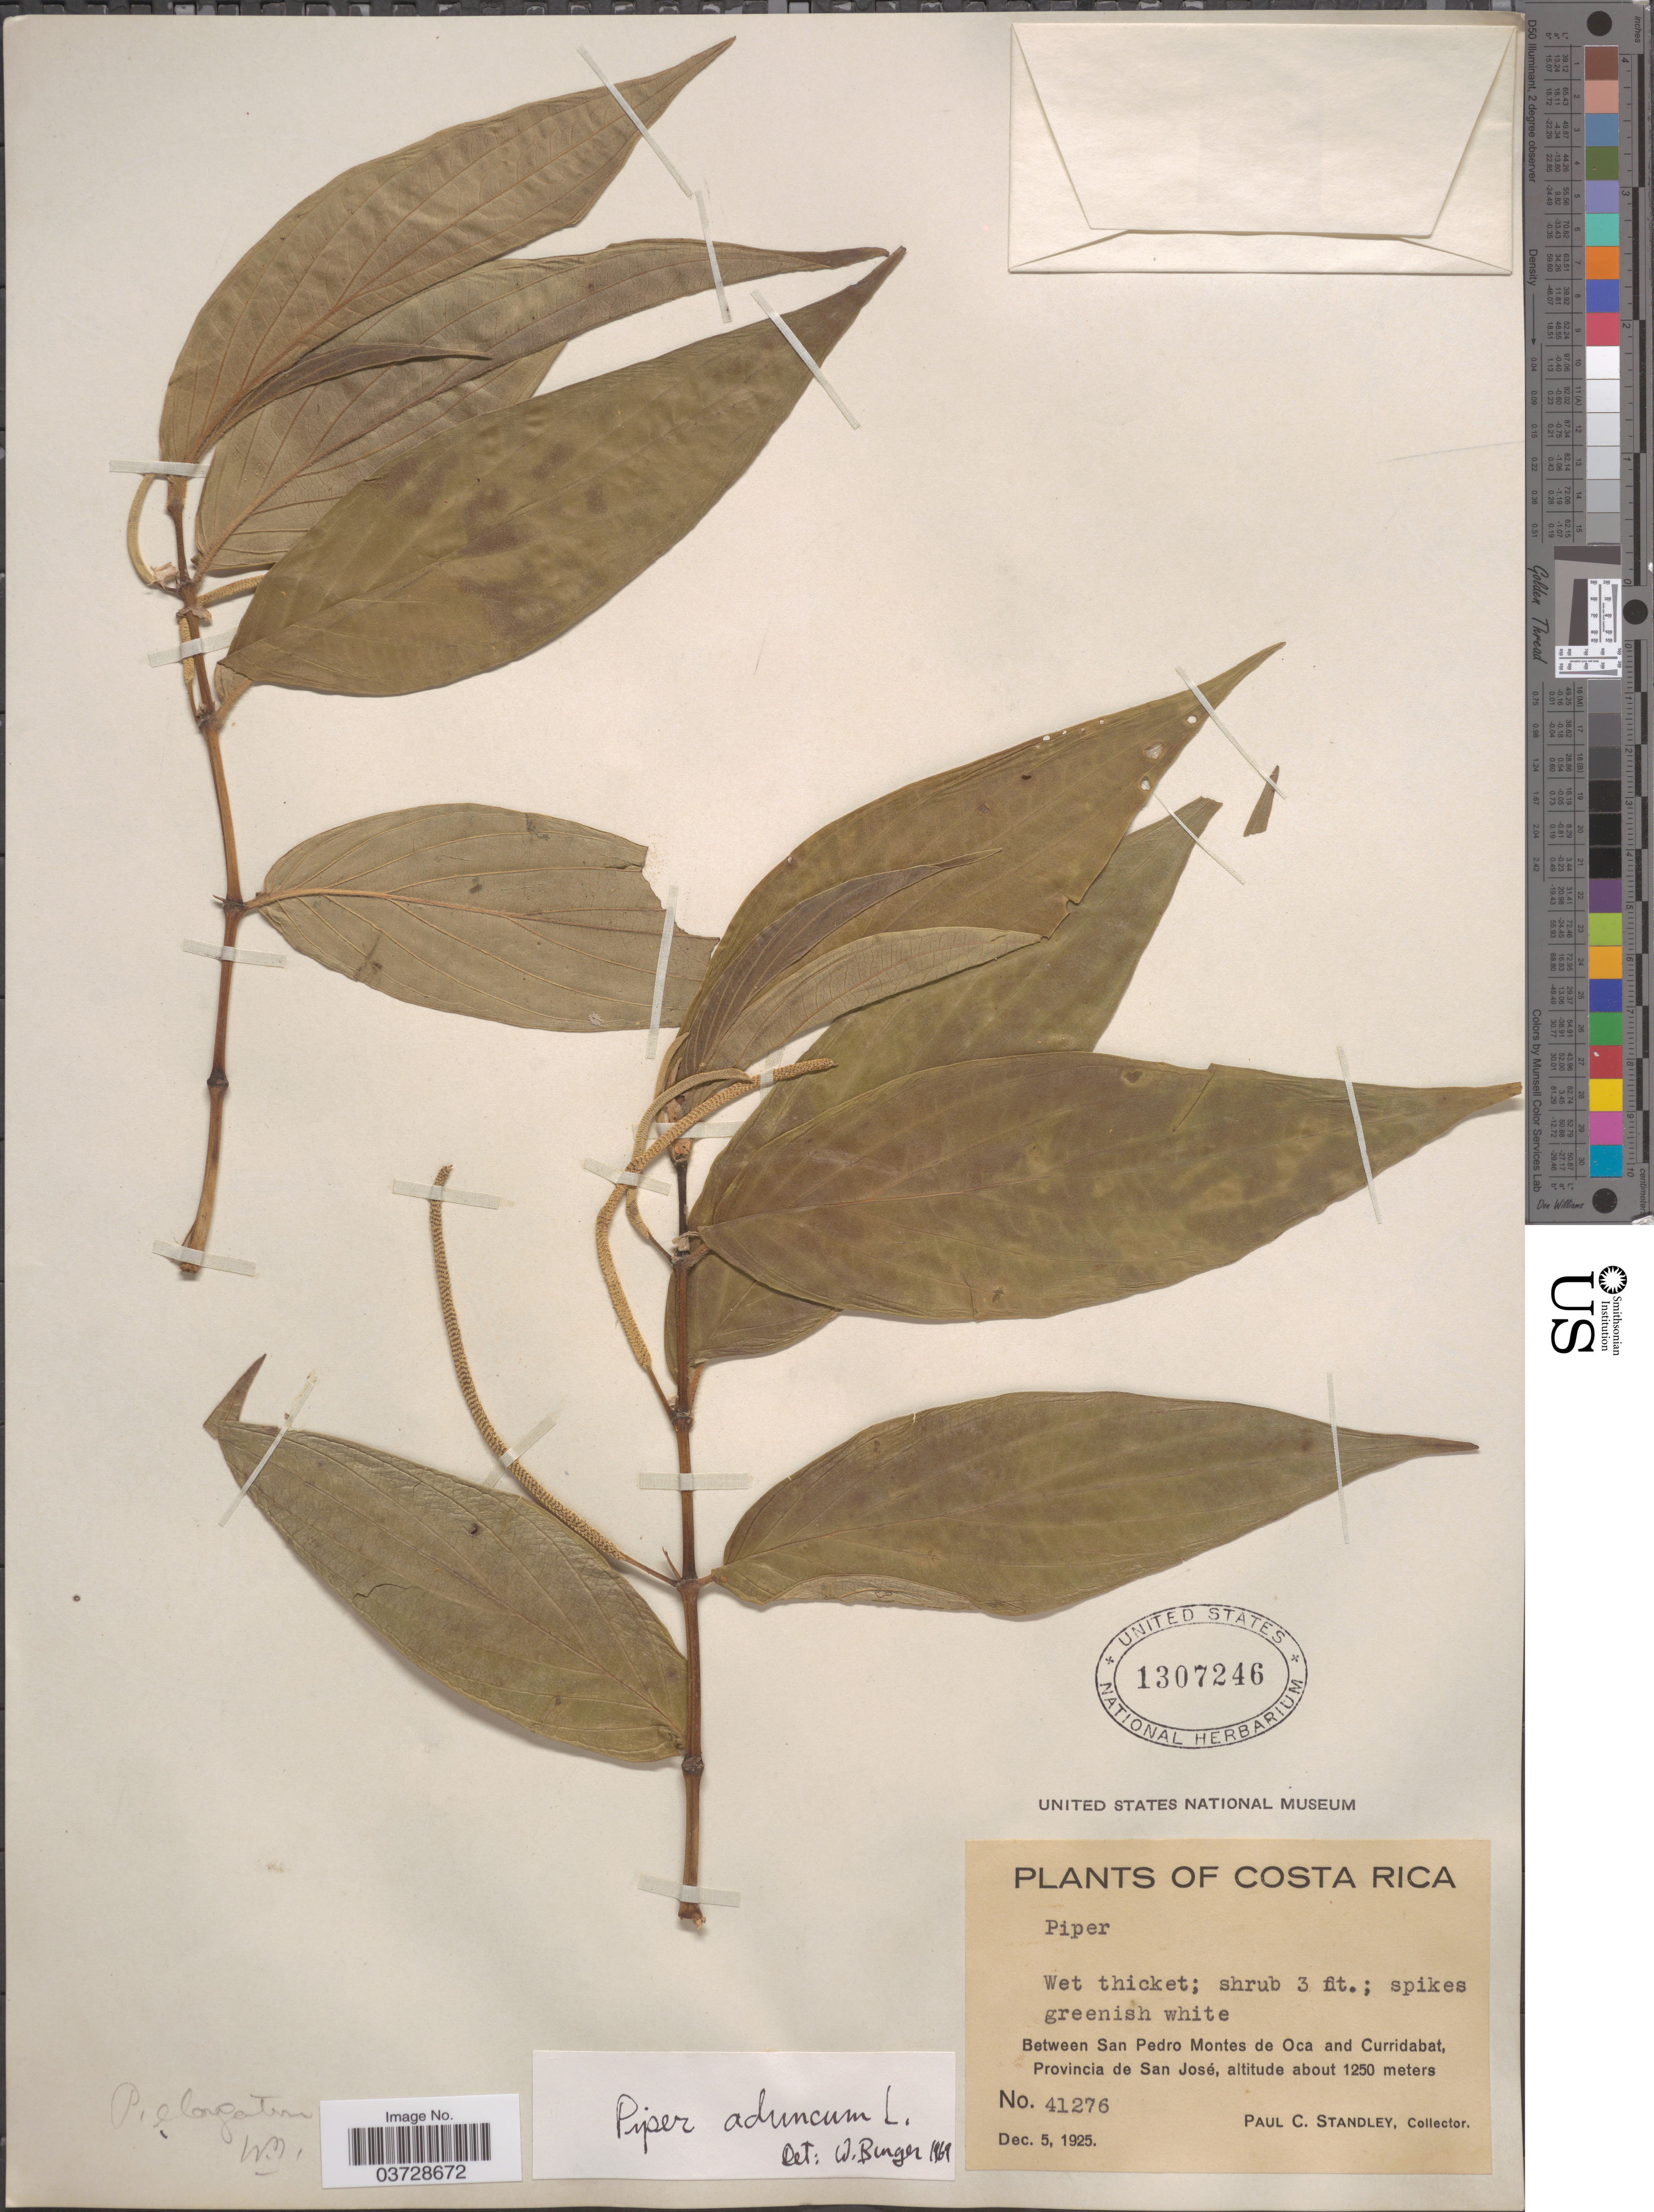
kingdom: Plantae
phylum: Tracheophyta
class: Magnoliopsida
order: Piperales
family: Piperaceae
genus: Piper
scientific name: Piper aduncum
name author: L.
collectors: P. C. Standley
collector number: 41276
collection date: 1925-12-05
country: Costa Rica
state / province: San José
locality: Between San Pedro Montes de Oca and Curridabat.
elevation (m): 1250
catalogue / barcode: US 1307246